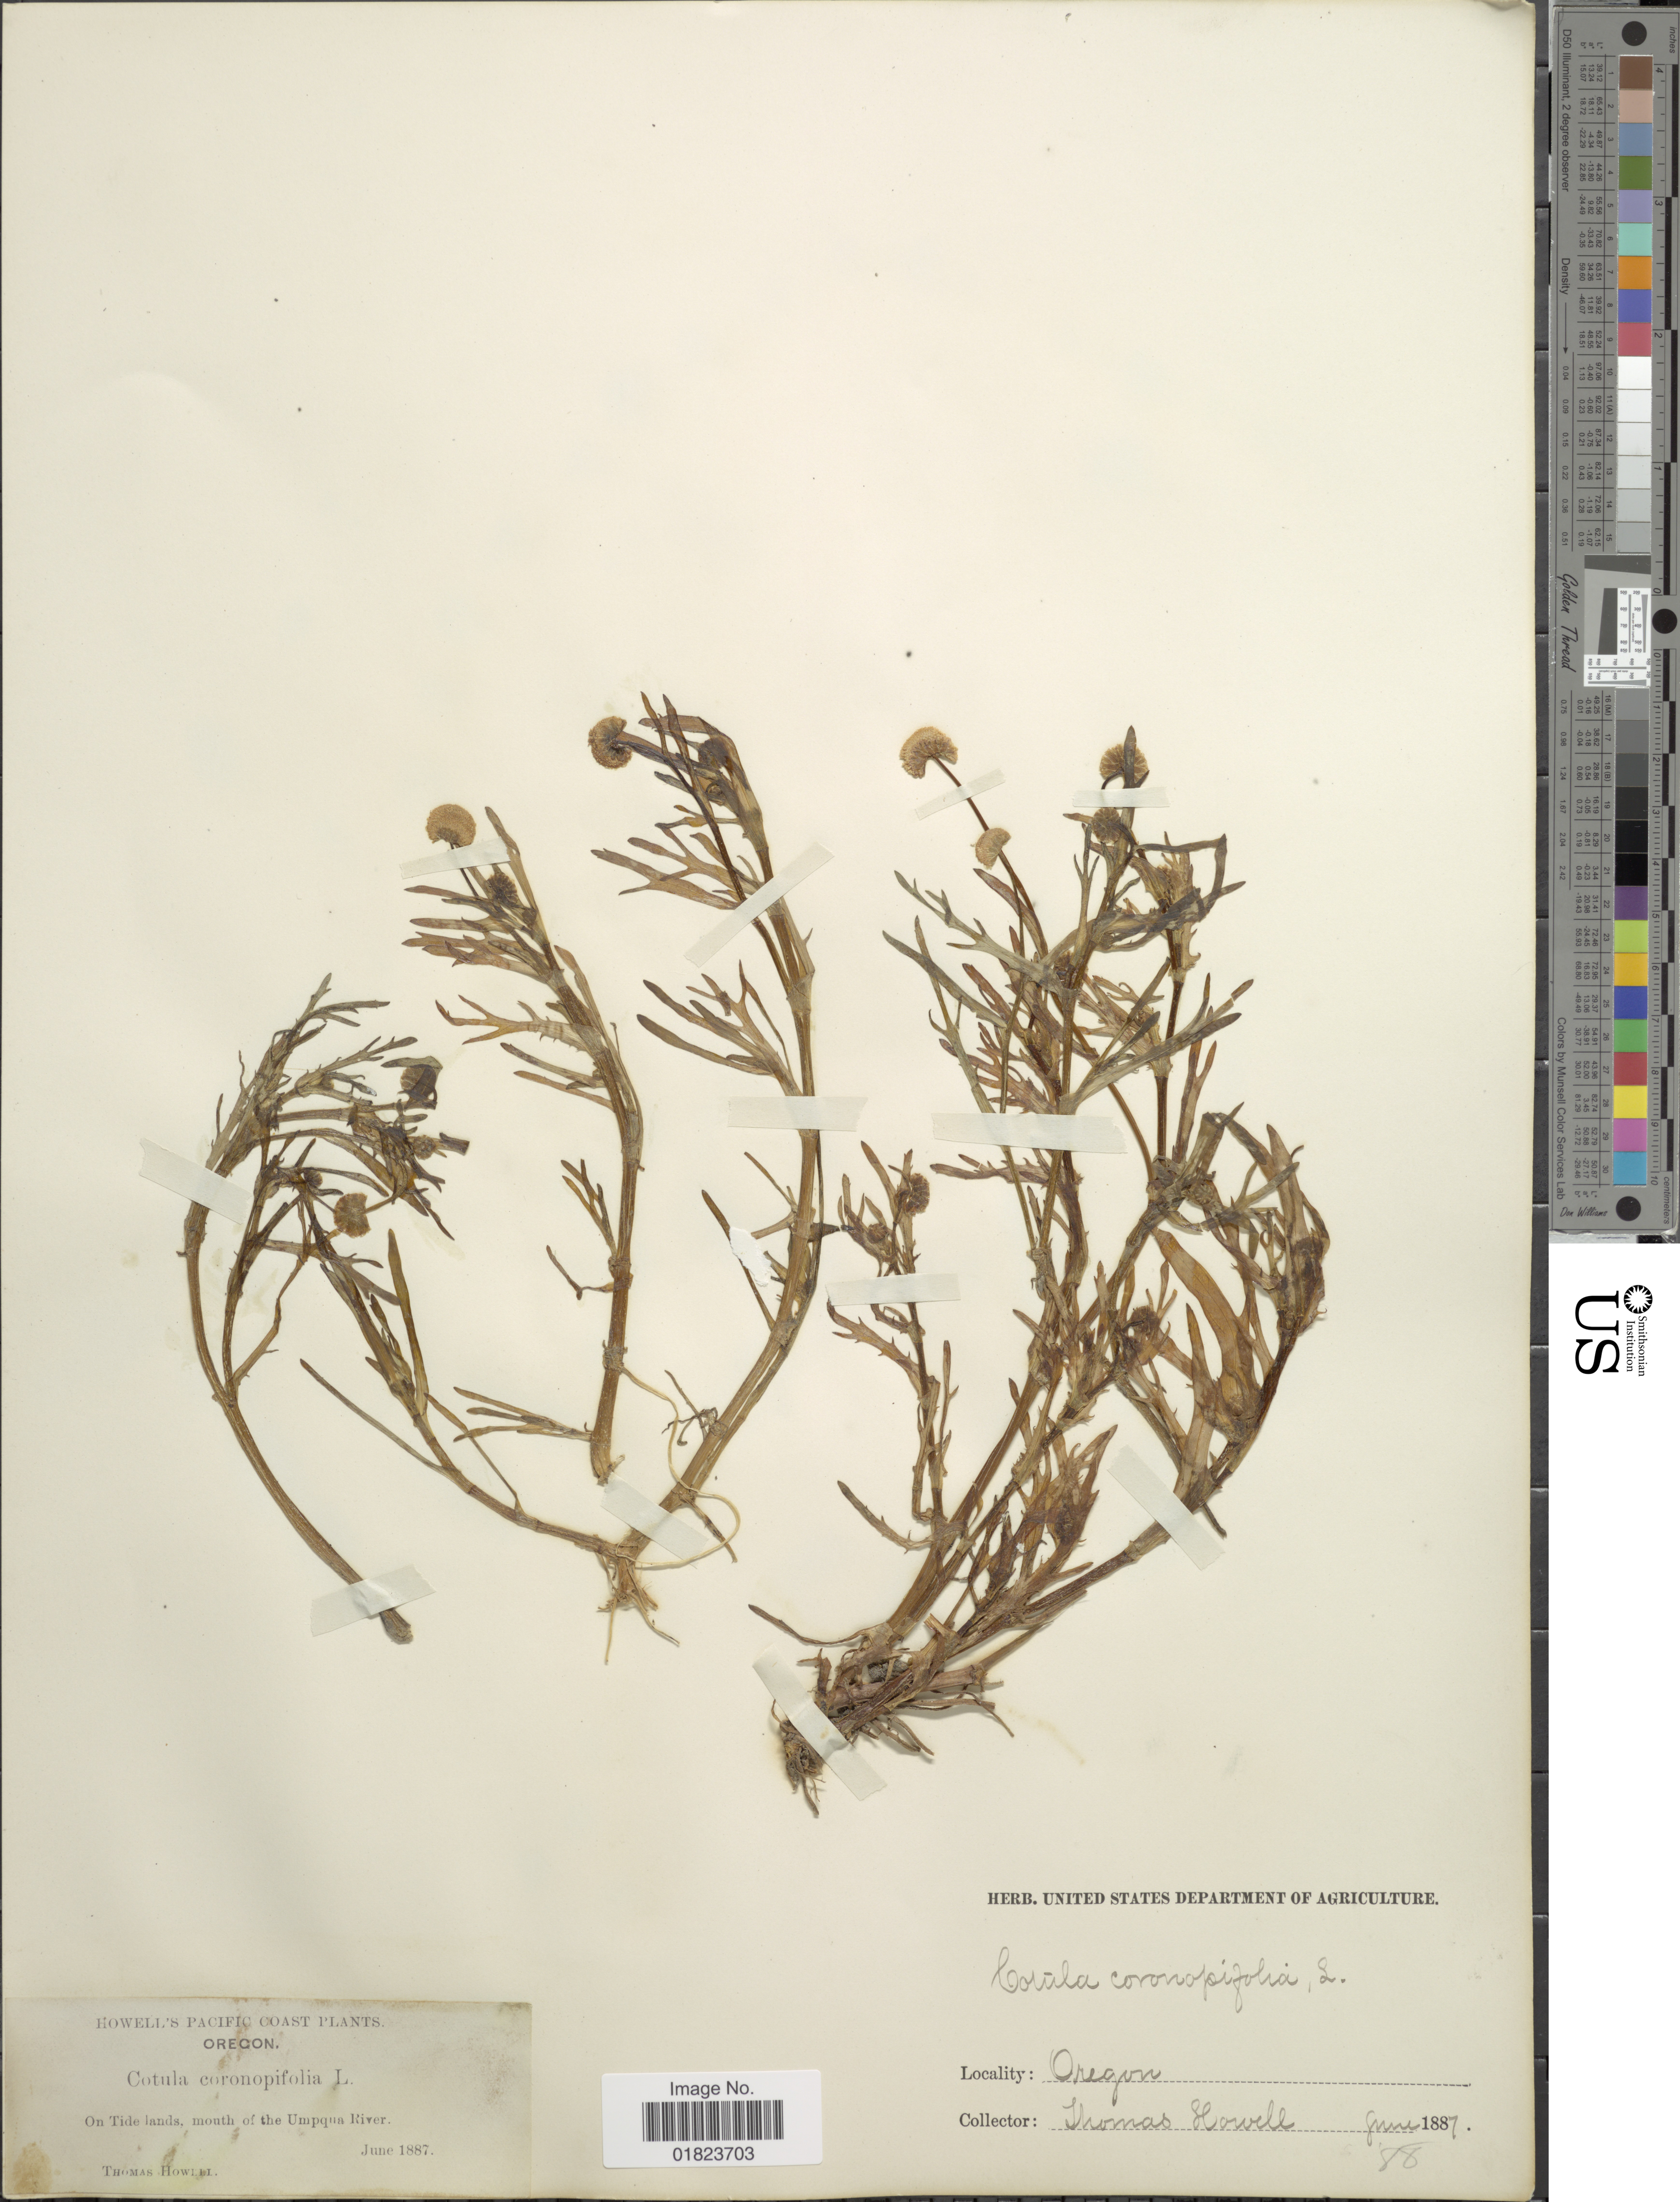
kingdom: Plantae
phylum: Tracheophyta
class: Magnoliopsida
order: Asterales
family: Asteraceae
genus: Cotula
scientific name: Cotula coronopifolia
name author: L.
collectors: T. Howell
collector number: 88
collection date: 1887-06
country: United States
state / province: Oregon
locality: On Tide lands, mouth of the Umpque River